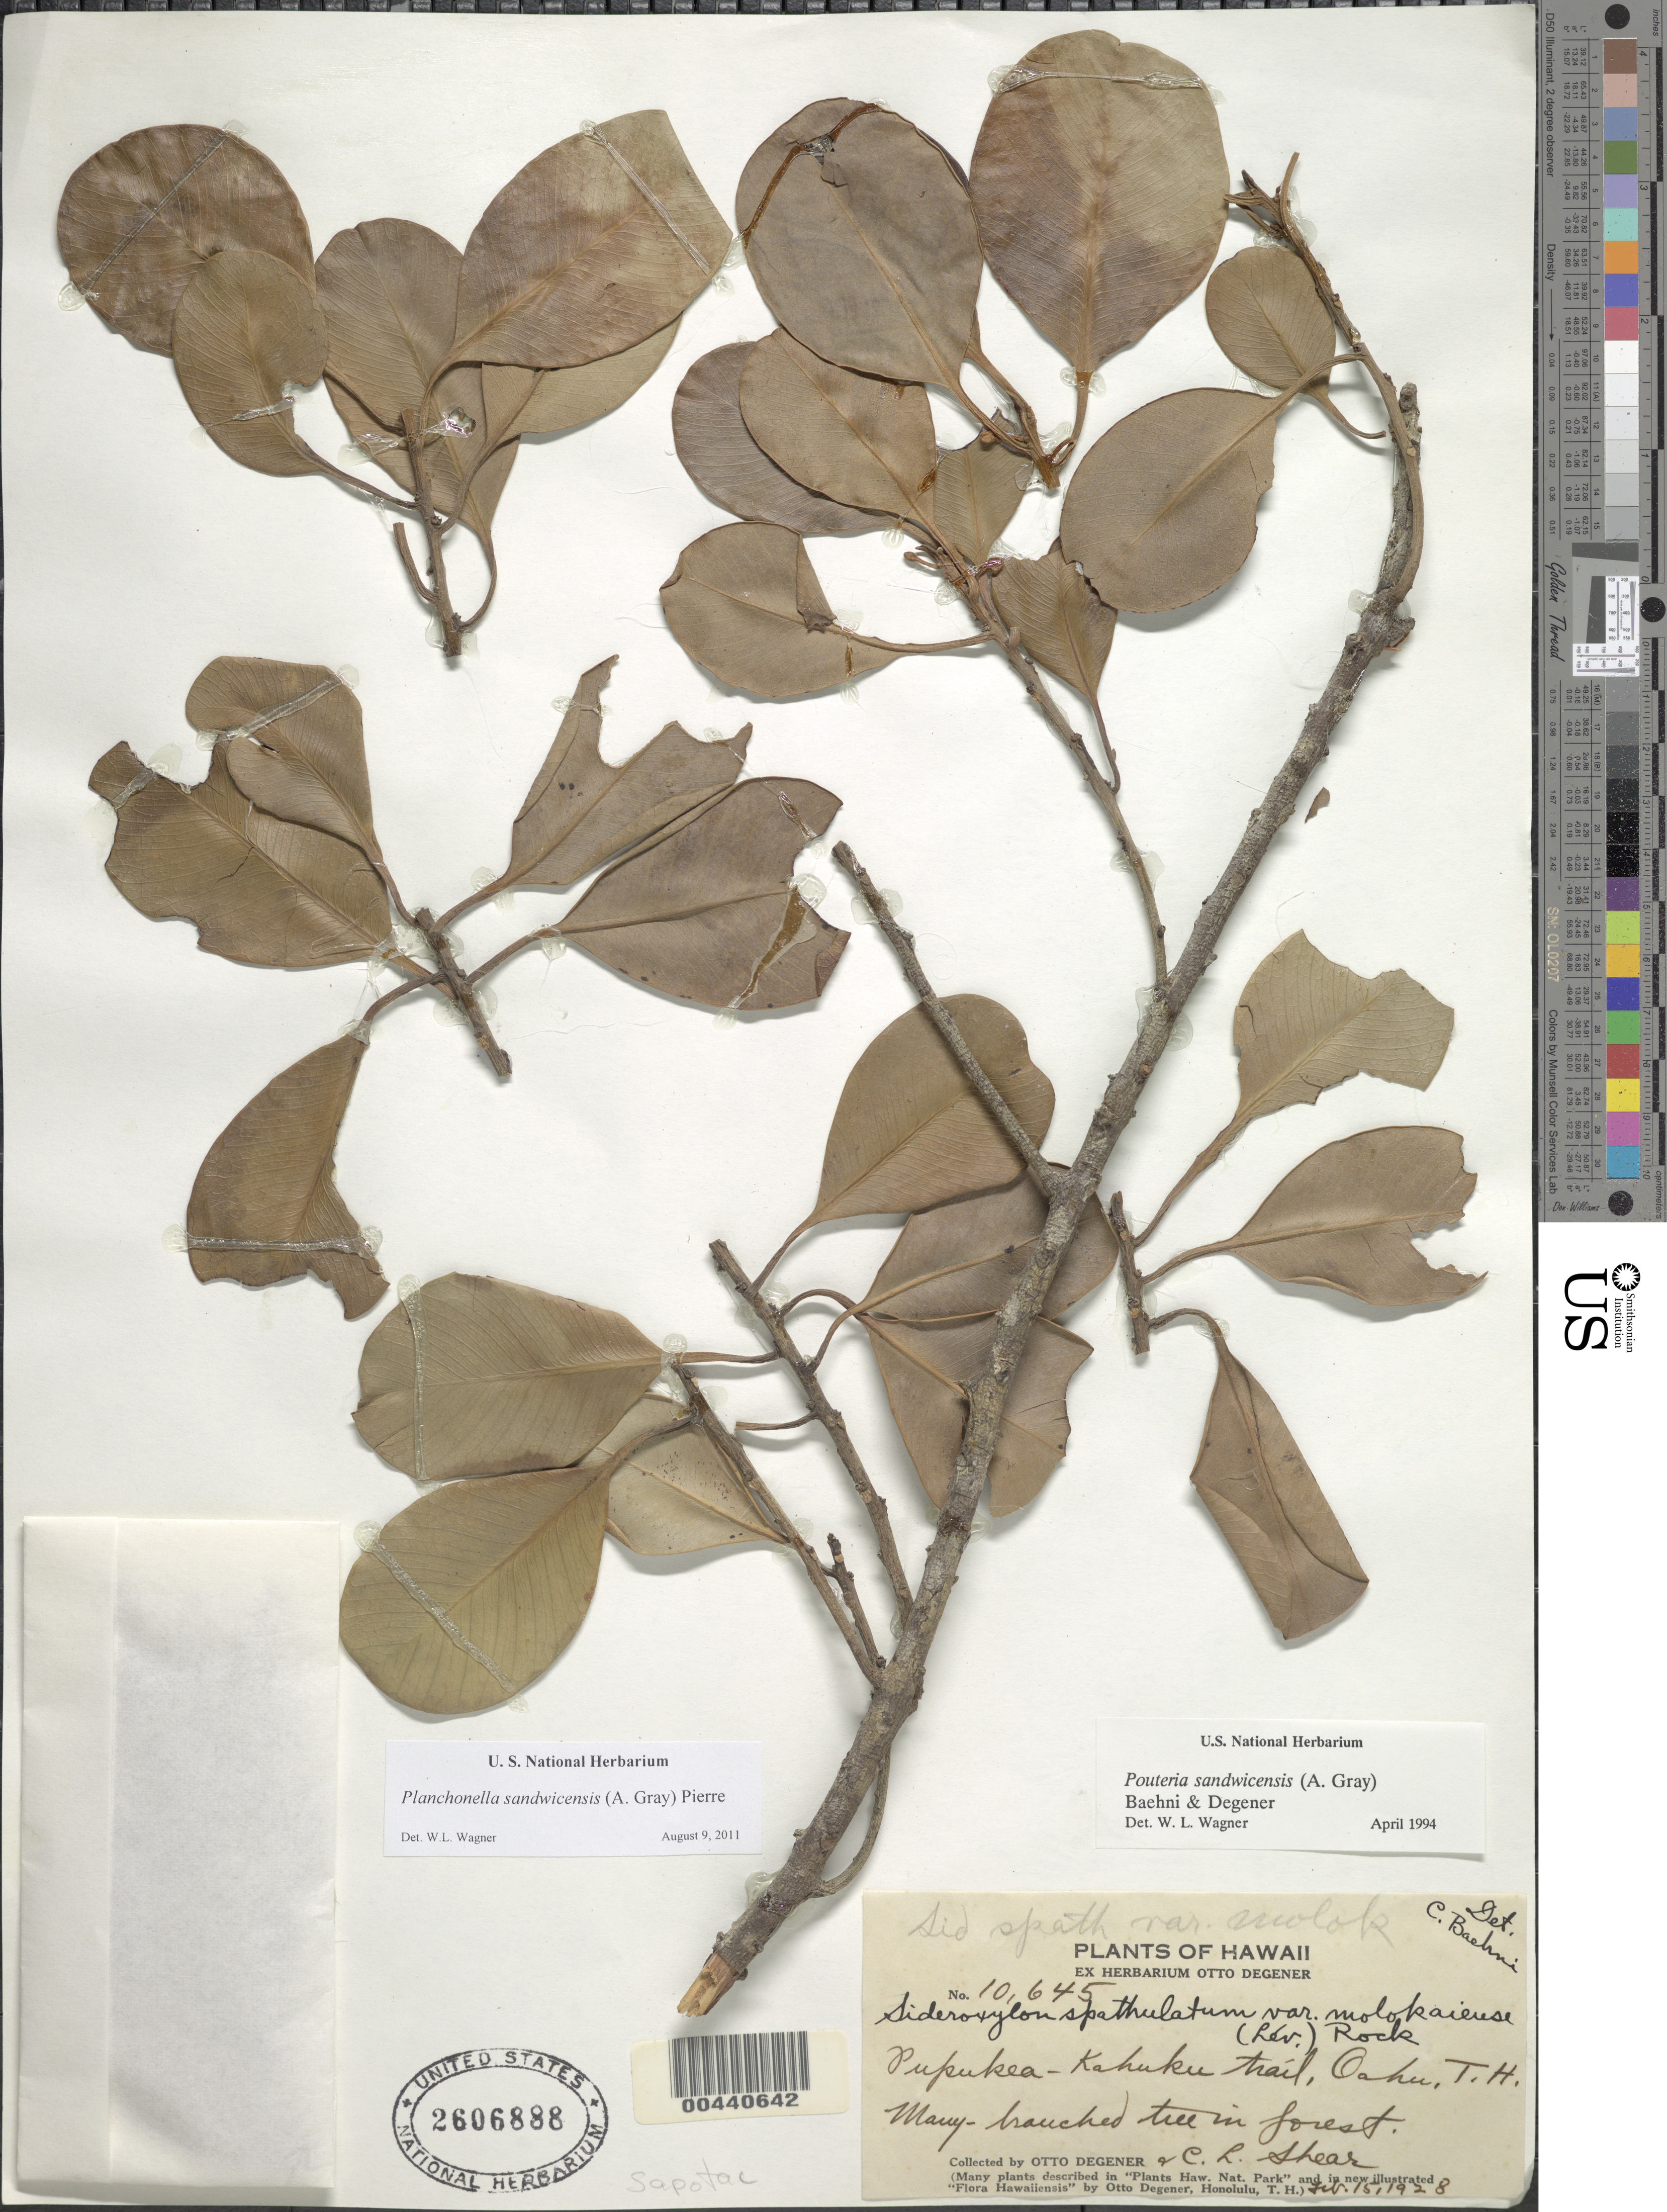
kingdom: Plantae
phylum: Tracheophyta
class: Magnoliopsida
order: Ericales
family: Sapotaceae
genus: Planchonella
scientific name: Planchonella spathulata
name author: (Hillebr.) Pierre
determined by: Wagner, W. L., (BOT), Smithsonian Institution - National Museum of Natural History (UNITED STATES)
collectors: O. Degener & C. L. Shear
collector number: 10645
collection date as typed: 15 Feb 1928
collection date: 1928-02-15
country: United States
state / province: Hawaii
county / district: Honolulu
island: Oahu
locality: Pupukea-Kahuku trail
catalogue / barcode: US 2606888